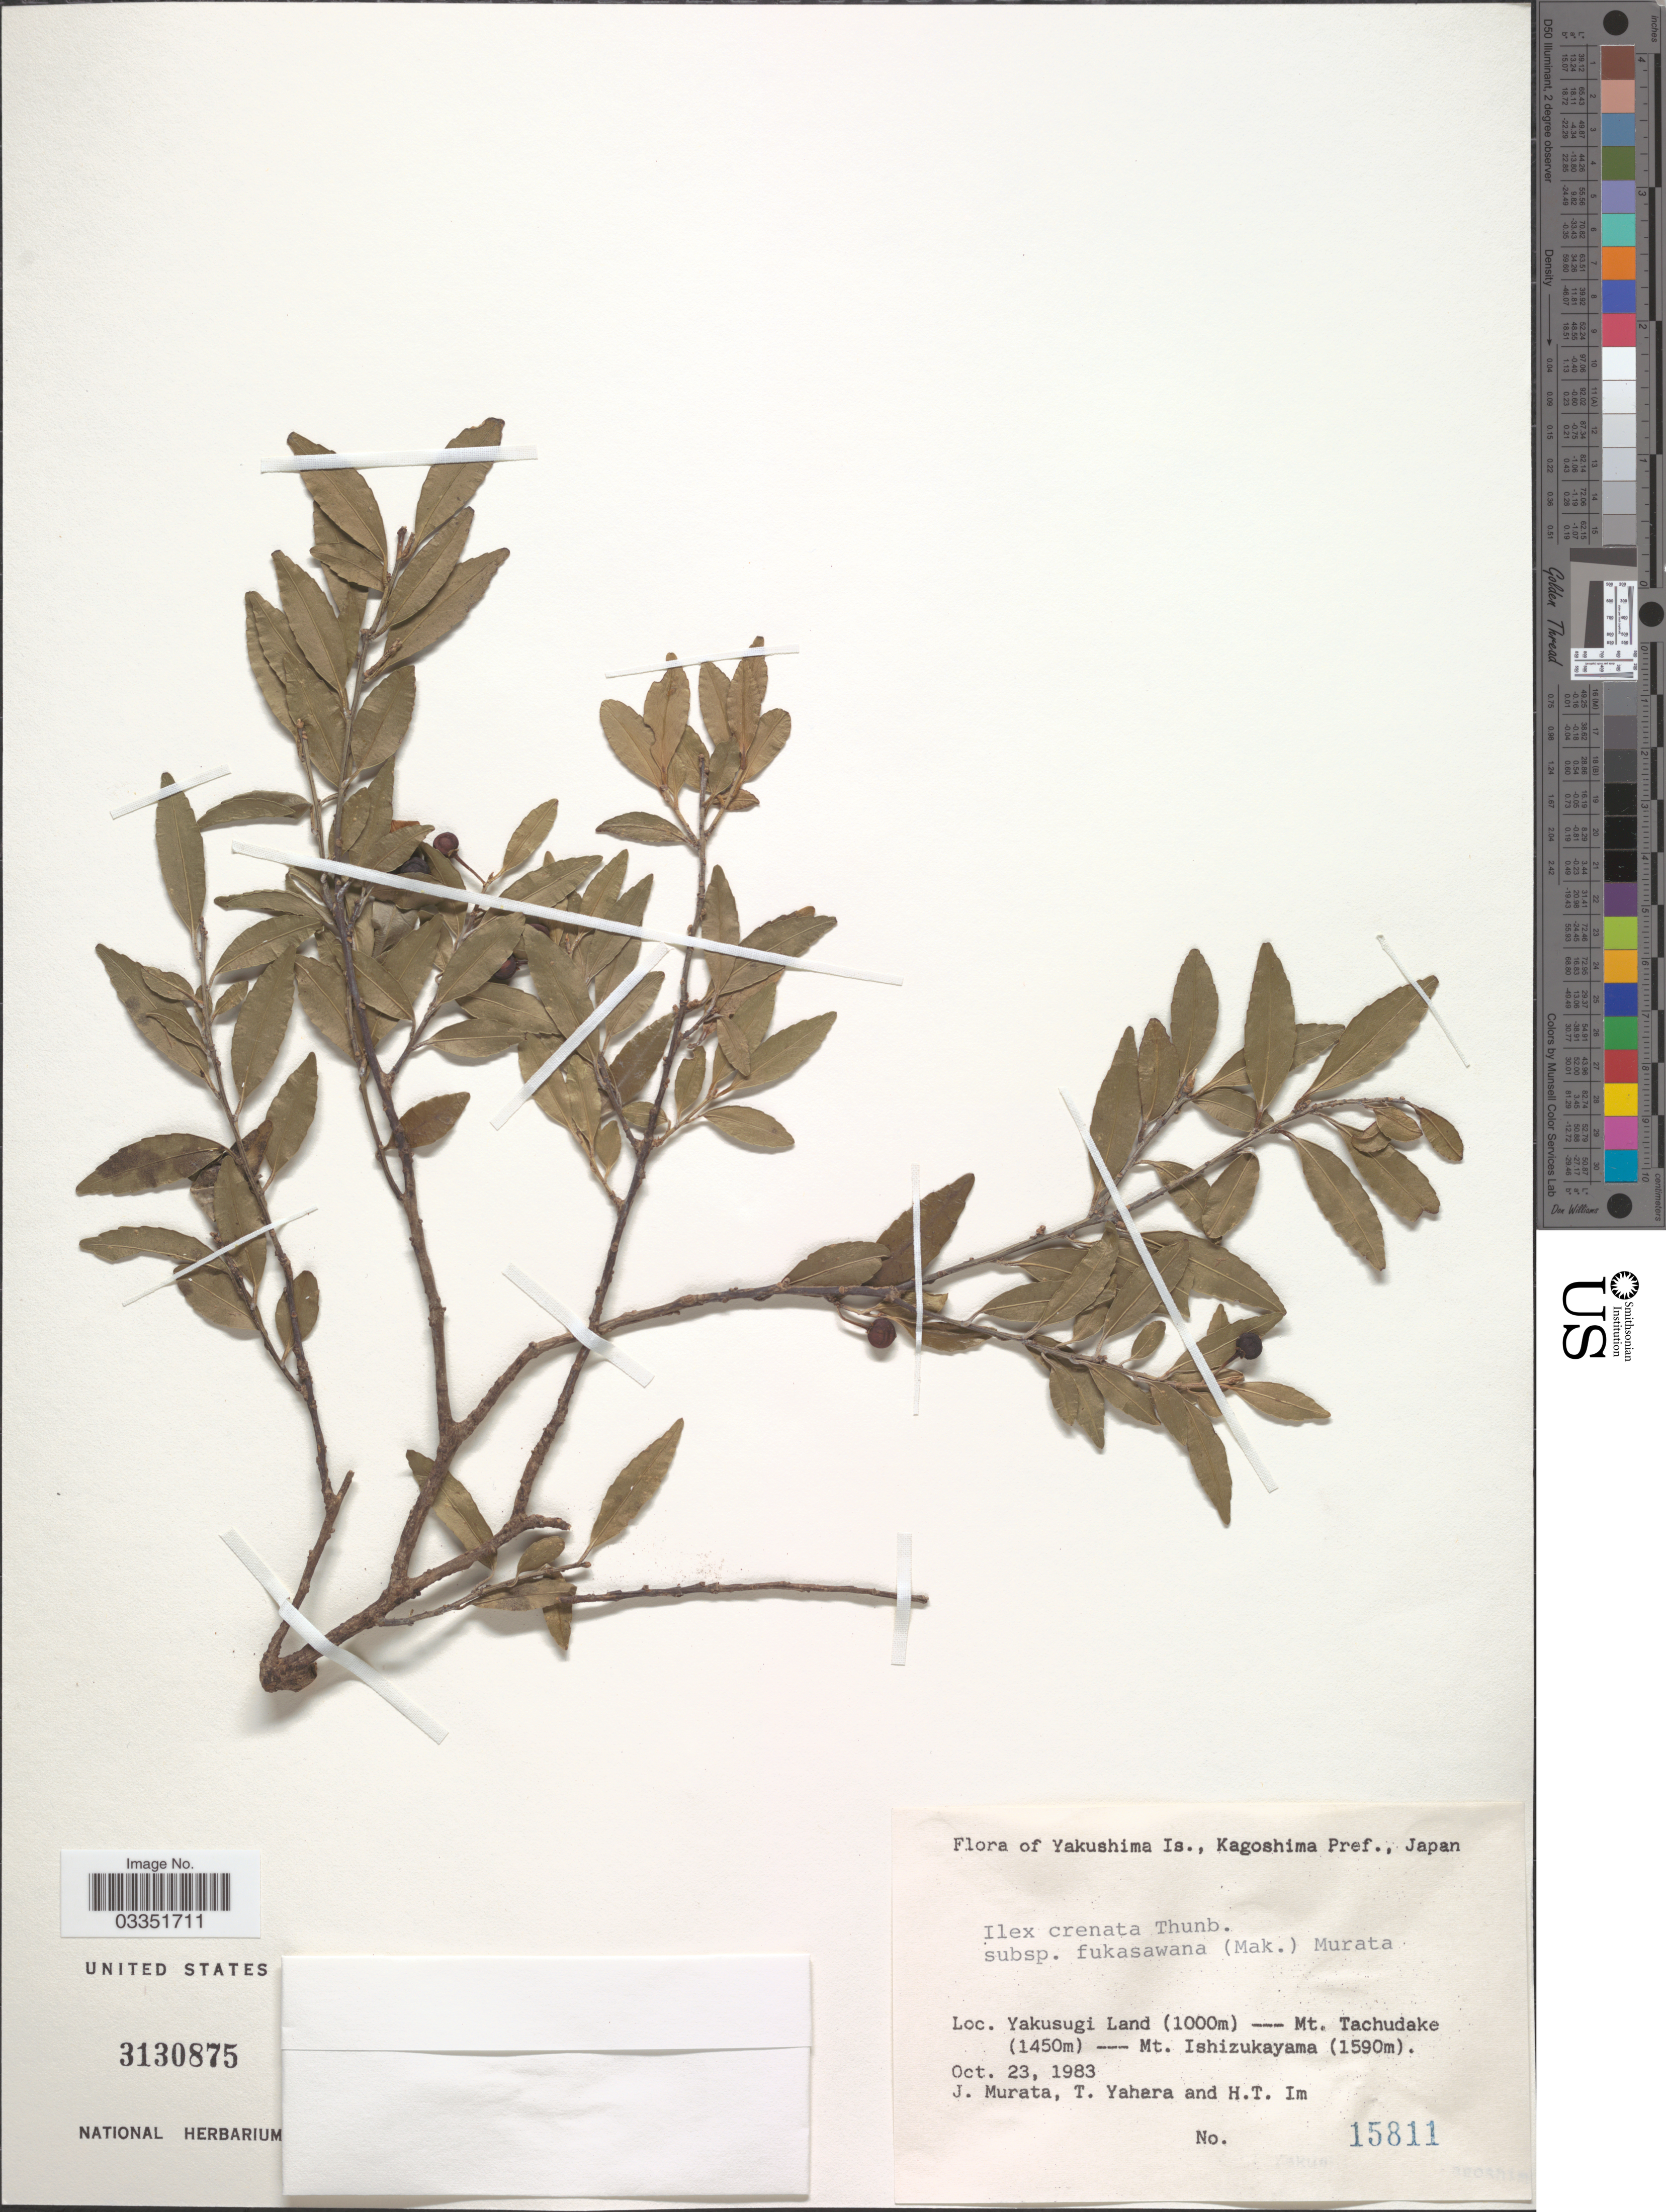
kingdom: Plantae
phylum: Tracheophyta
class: Magnoliopsida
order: Aquifoliales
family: Aquifoliaceae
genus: Ilex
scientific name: Ilex crenata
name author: Thunb.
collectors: J. Murata, T. Yahara & H. Im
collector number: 15811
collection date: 1983-10-23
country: Japan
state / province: Kagosima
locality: Yakushima Is., Kagoshima Pref. Yakusugi Land --- Mt. Tachudake --- Mt. Ishizukayama.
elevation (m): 1000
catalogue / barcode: US 3130875